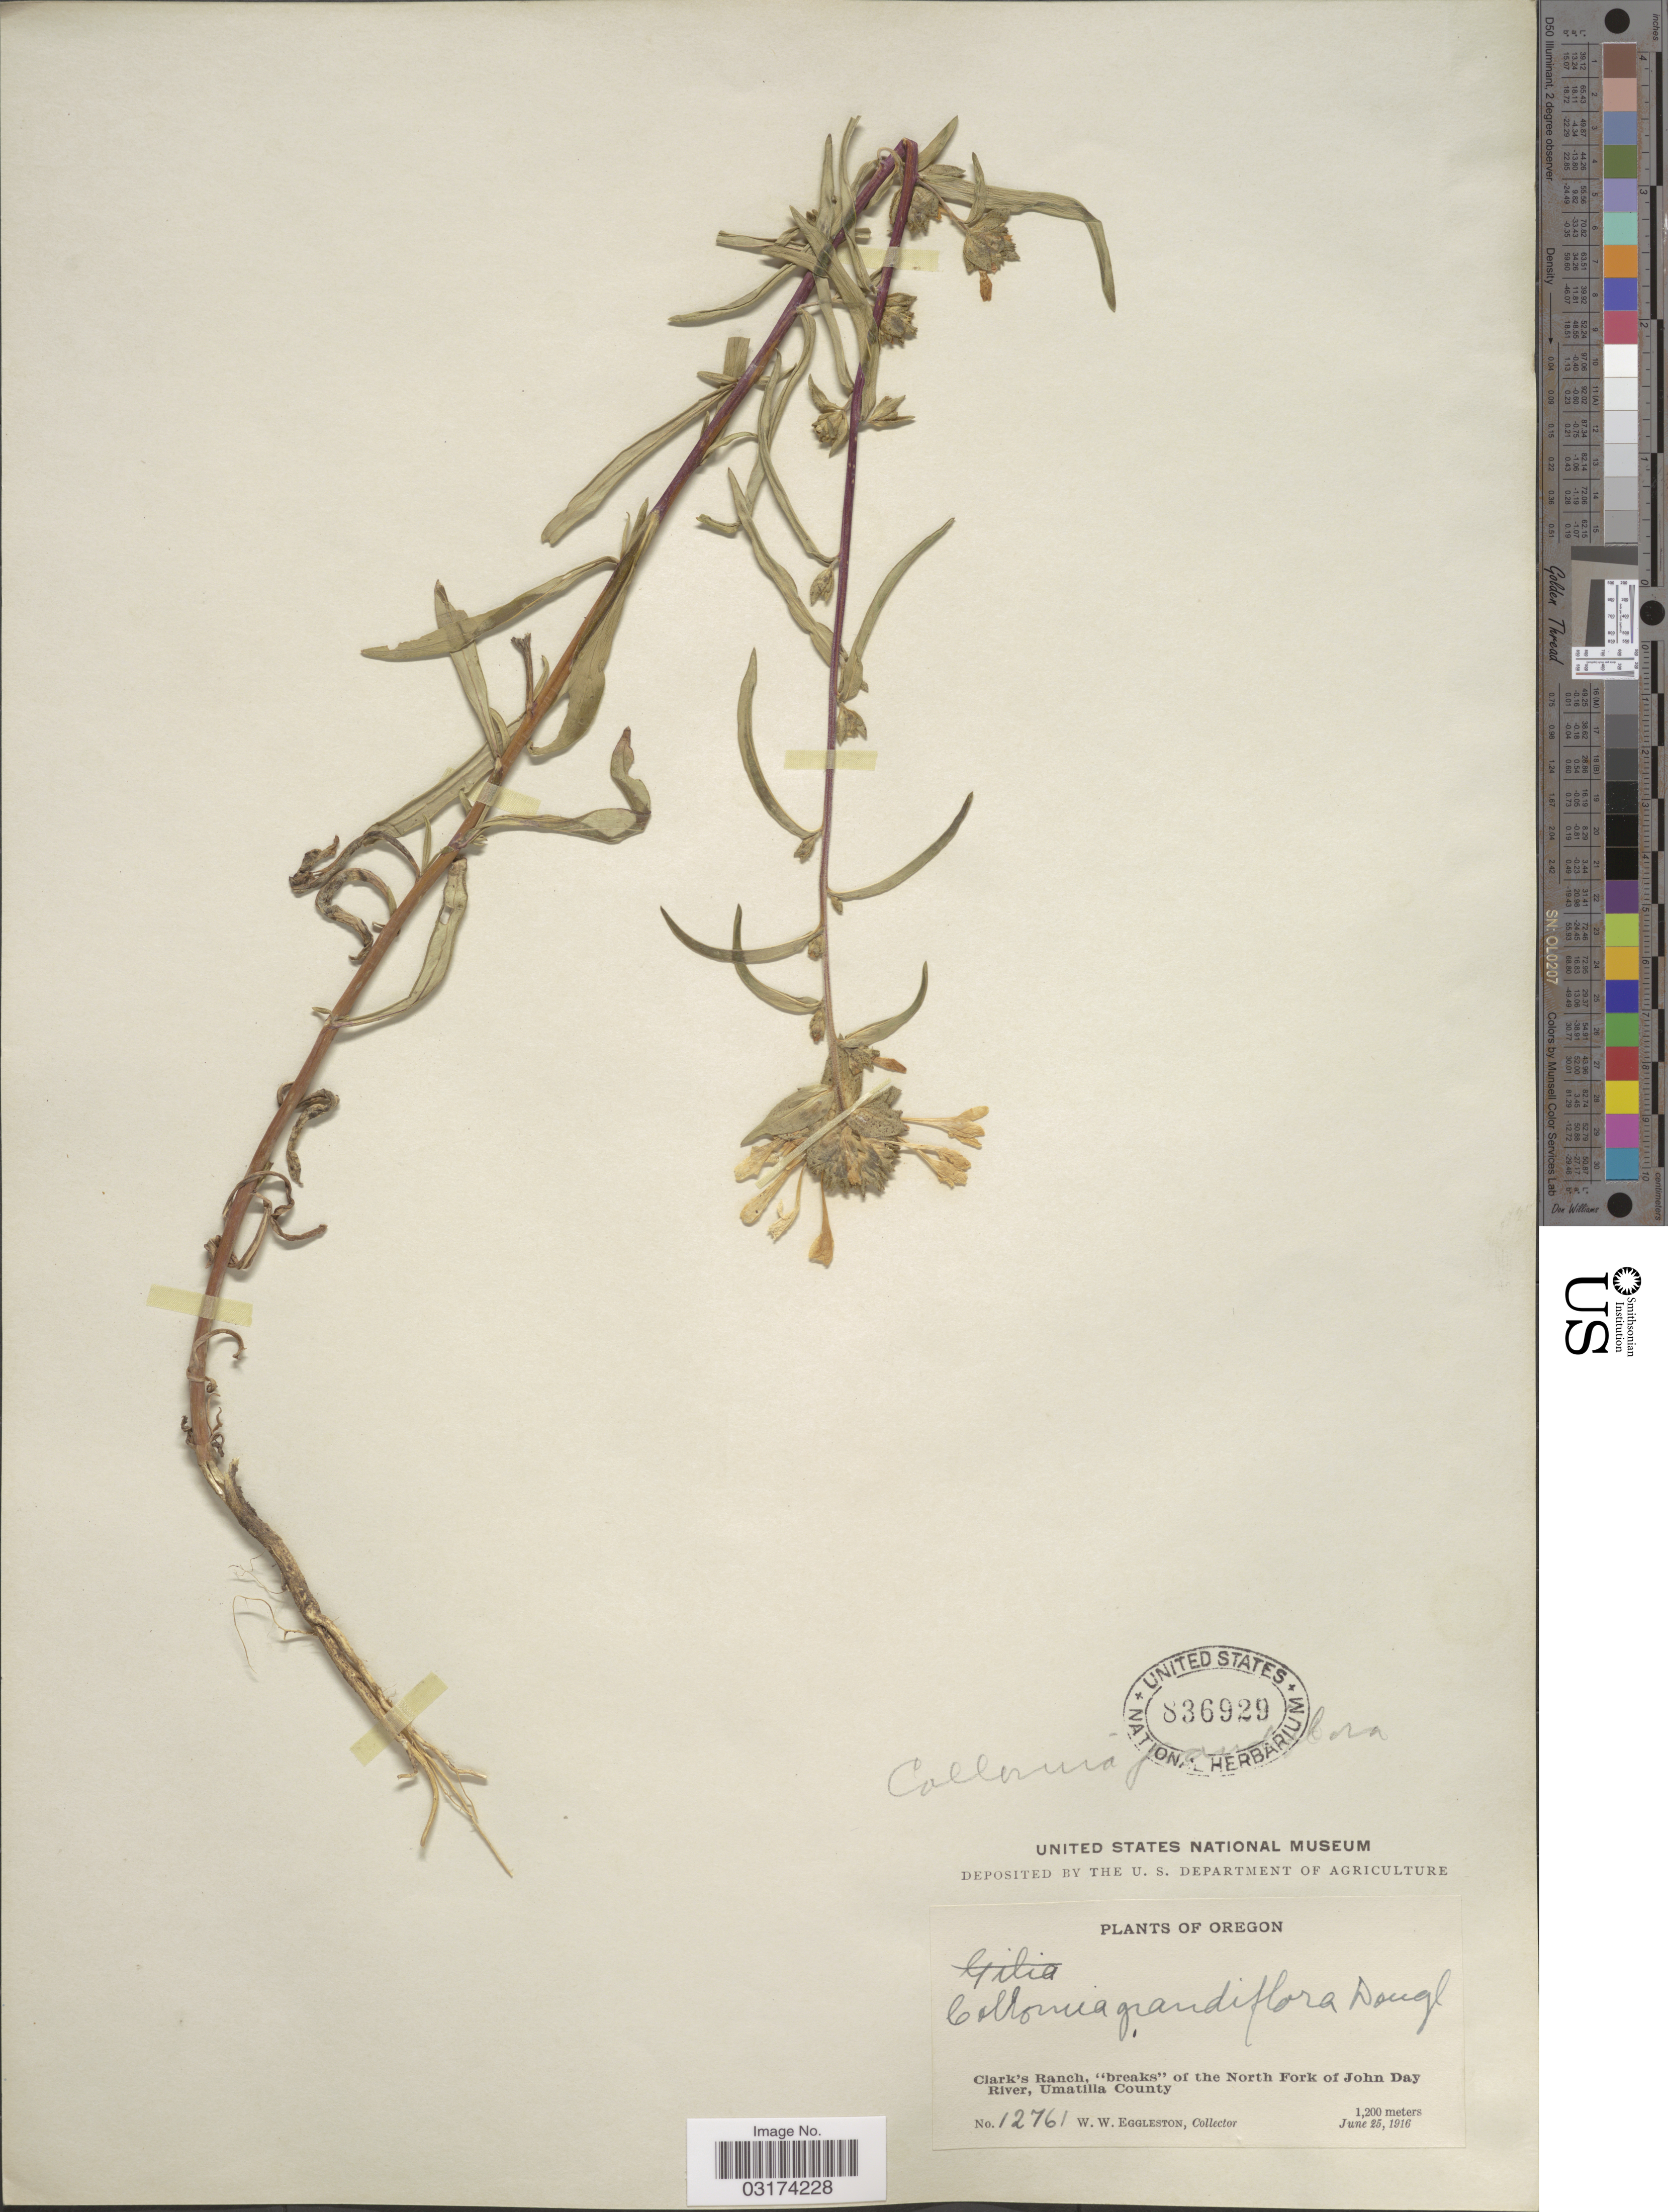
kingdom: Plantae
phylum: Tracheophyta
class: Magnoliopsida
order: Ericales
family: Polemoniaceae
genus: Collomia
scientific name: Collomia grandiflora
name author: Douglas ex Lindl.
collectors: W. W. Eggleston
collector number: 12761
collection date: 1916-06-25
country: United States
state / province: Oregon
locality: Clark's Ranch, "breaks" of the North Fork of John Day River, Umatilla County.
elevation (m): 1200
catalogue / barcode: US 836929